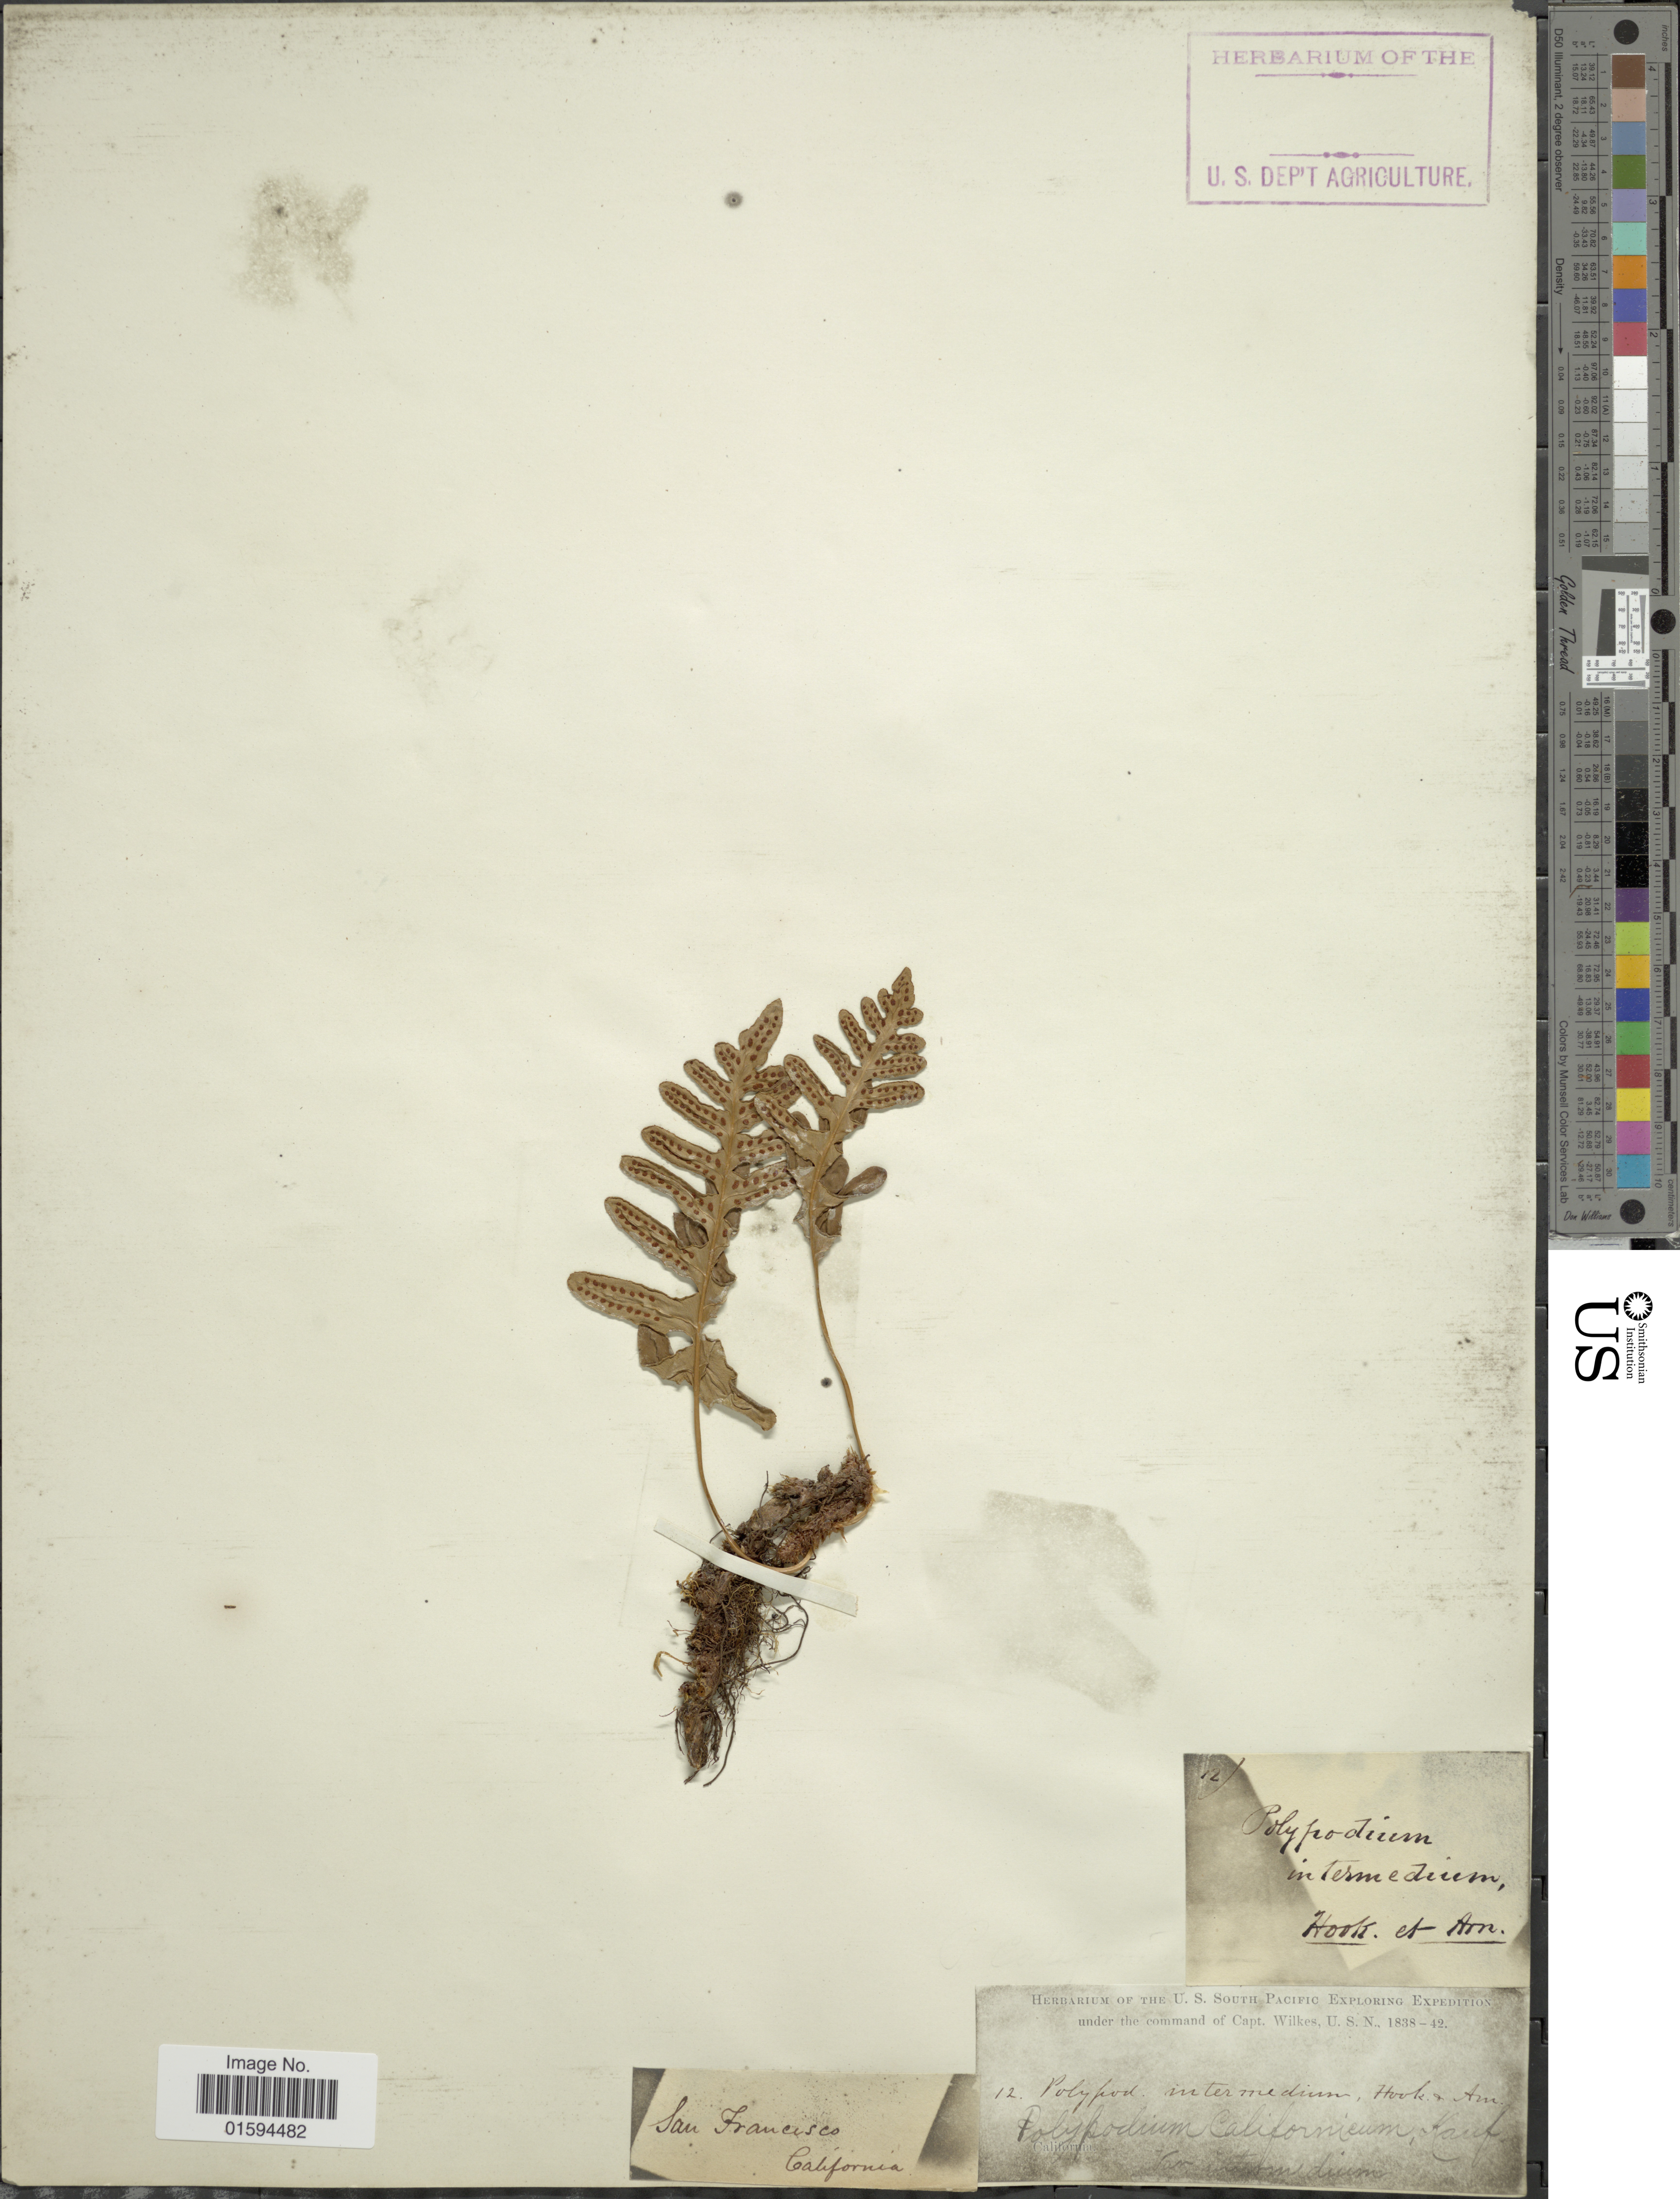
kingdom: Plantae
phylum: Tracheophyta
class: Polypodiopsida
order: Polypodiales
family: Polypodiaceae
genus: Polypodium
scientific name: Polypodium californicum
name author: Kaulf.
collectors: Wilkes Explor. Exped.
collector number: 12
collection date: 1838/1842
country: United States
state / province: California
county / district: San Francisco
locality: South Pacific, San Francisco.